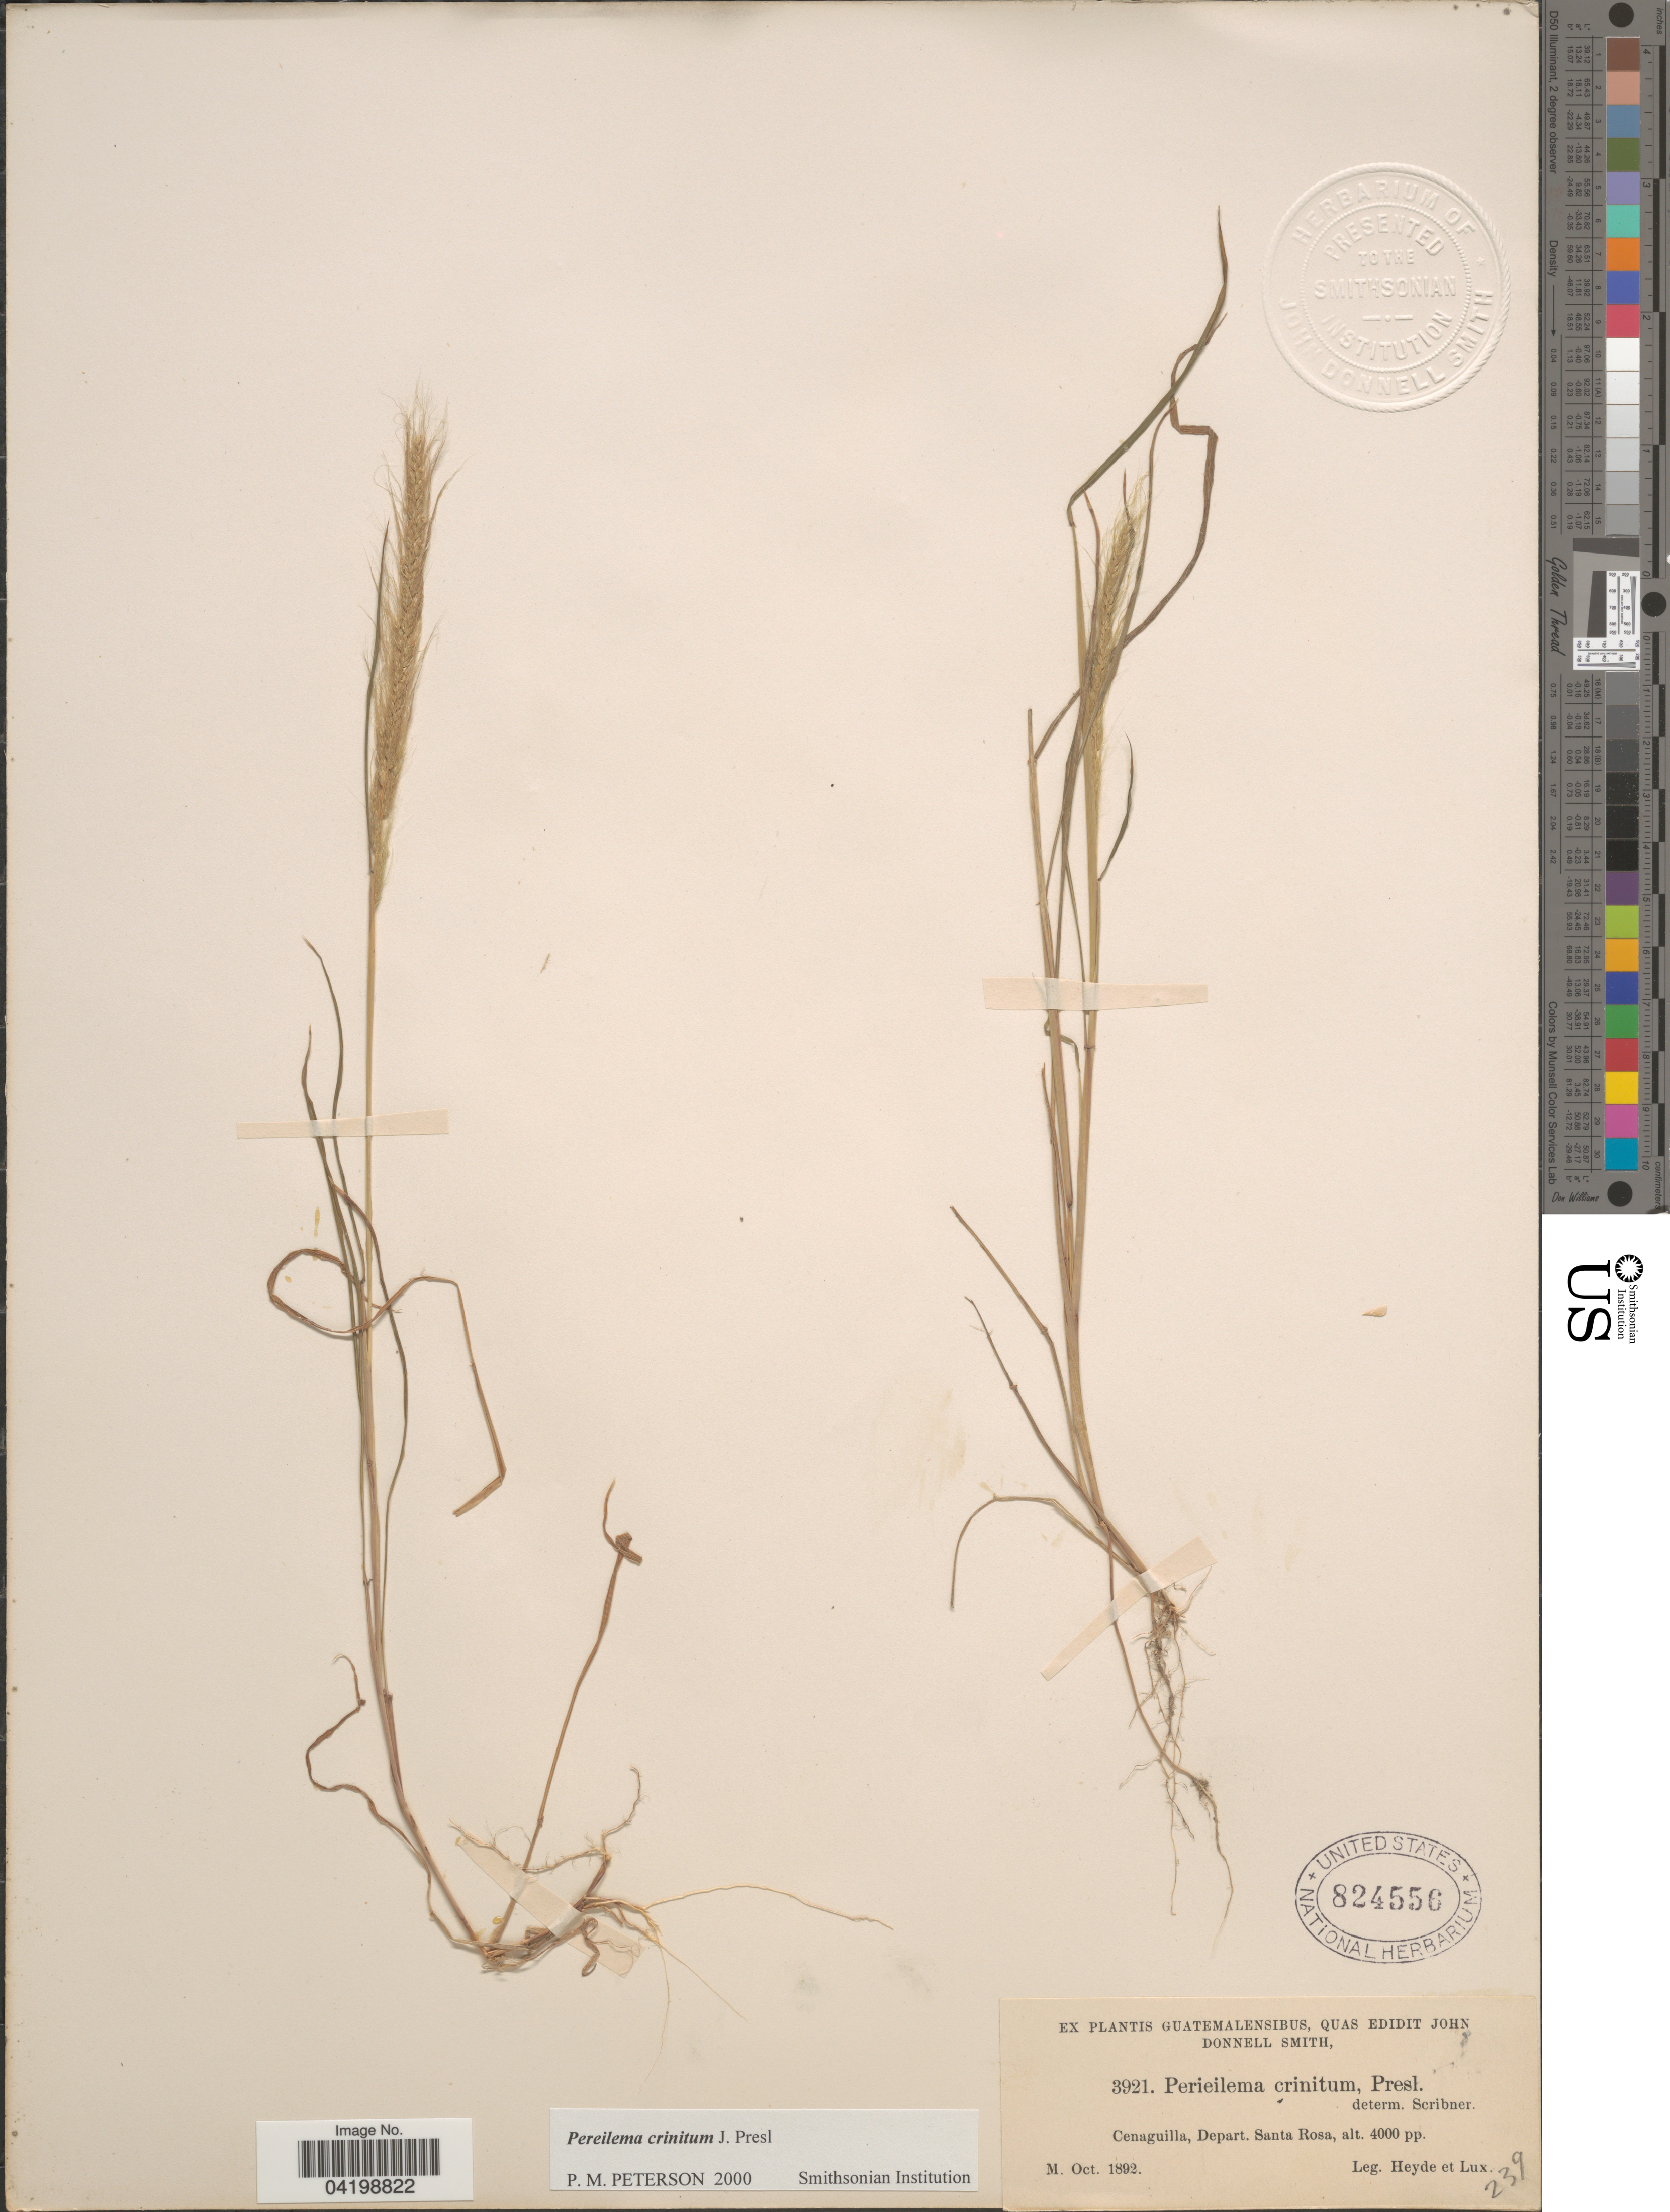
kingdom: Plantae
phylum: Tracheophyta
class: Liliopsida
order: Poales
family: Poaceae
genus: Muhlenbergia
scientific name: Muhlenbergia pereilema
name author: P.M. Peterson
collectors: Heyde & Lux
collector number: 3921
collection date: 1892-10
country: Guatemala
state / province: Santa Rosa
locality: Cenaguilla, Depart. Santa Rosa.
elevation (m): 1219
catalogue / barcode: US 824556